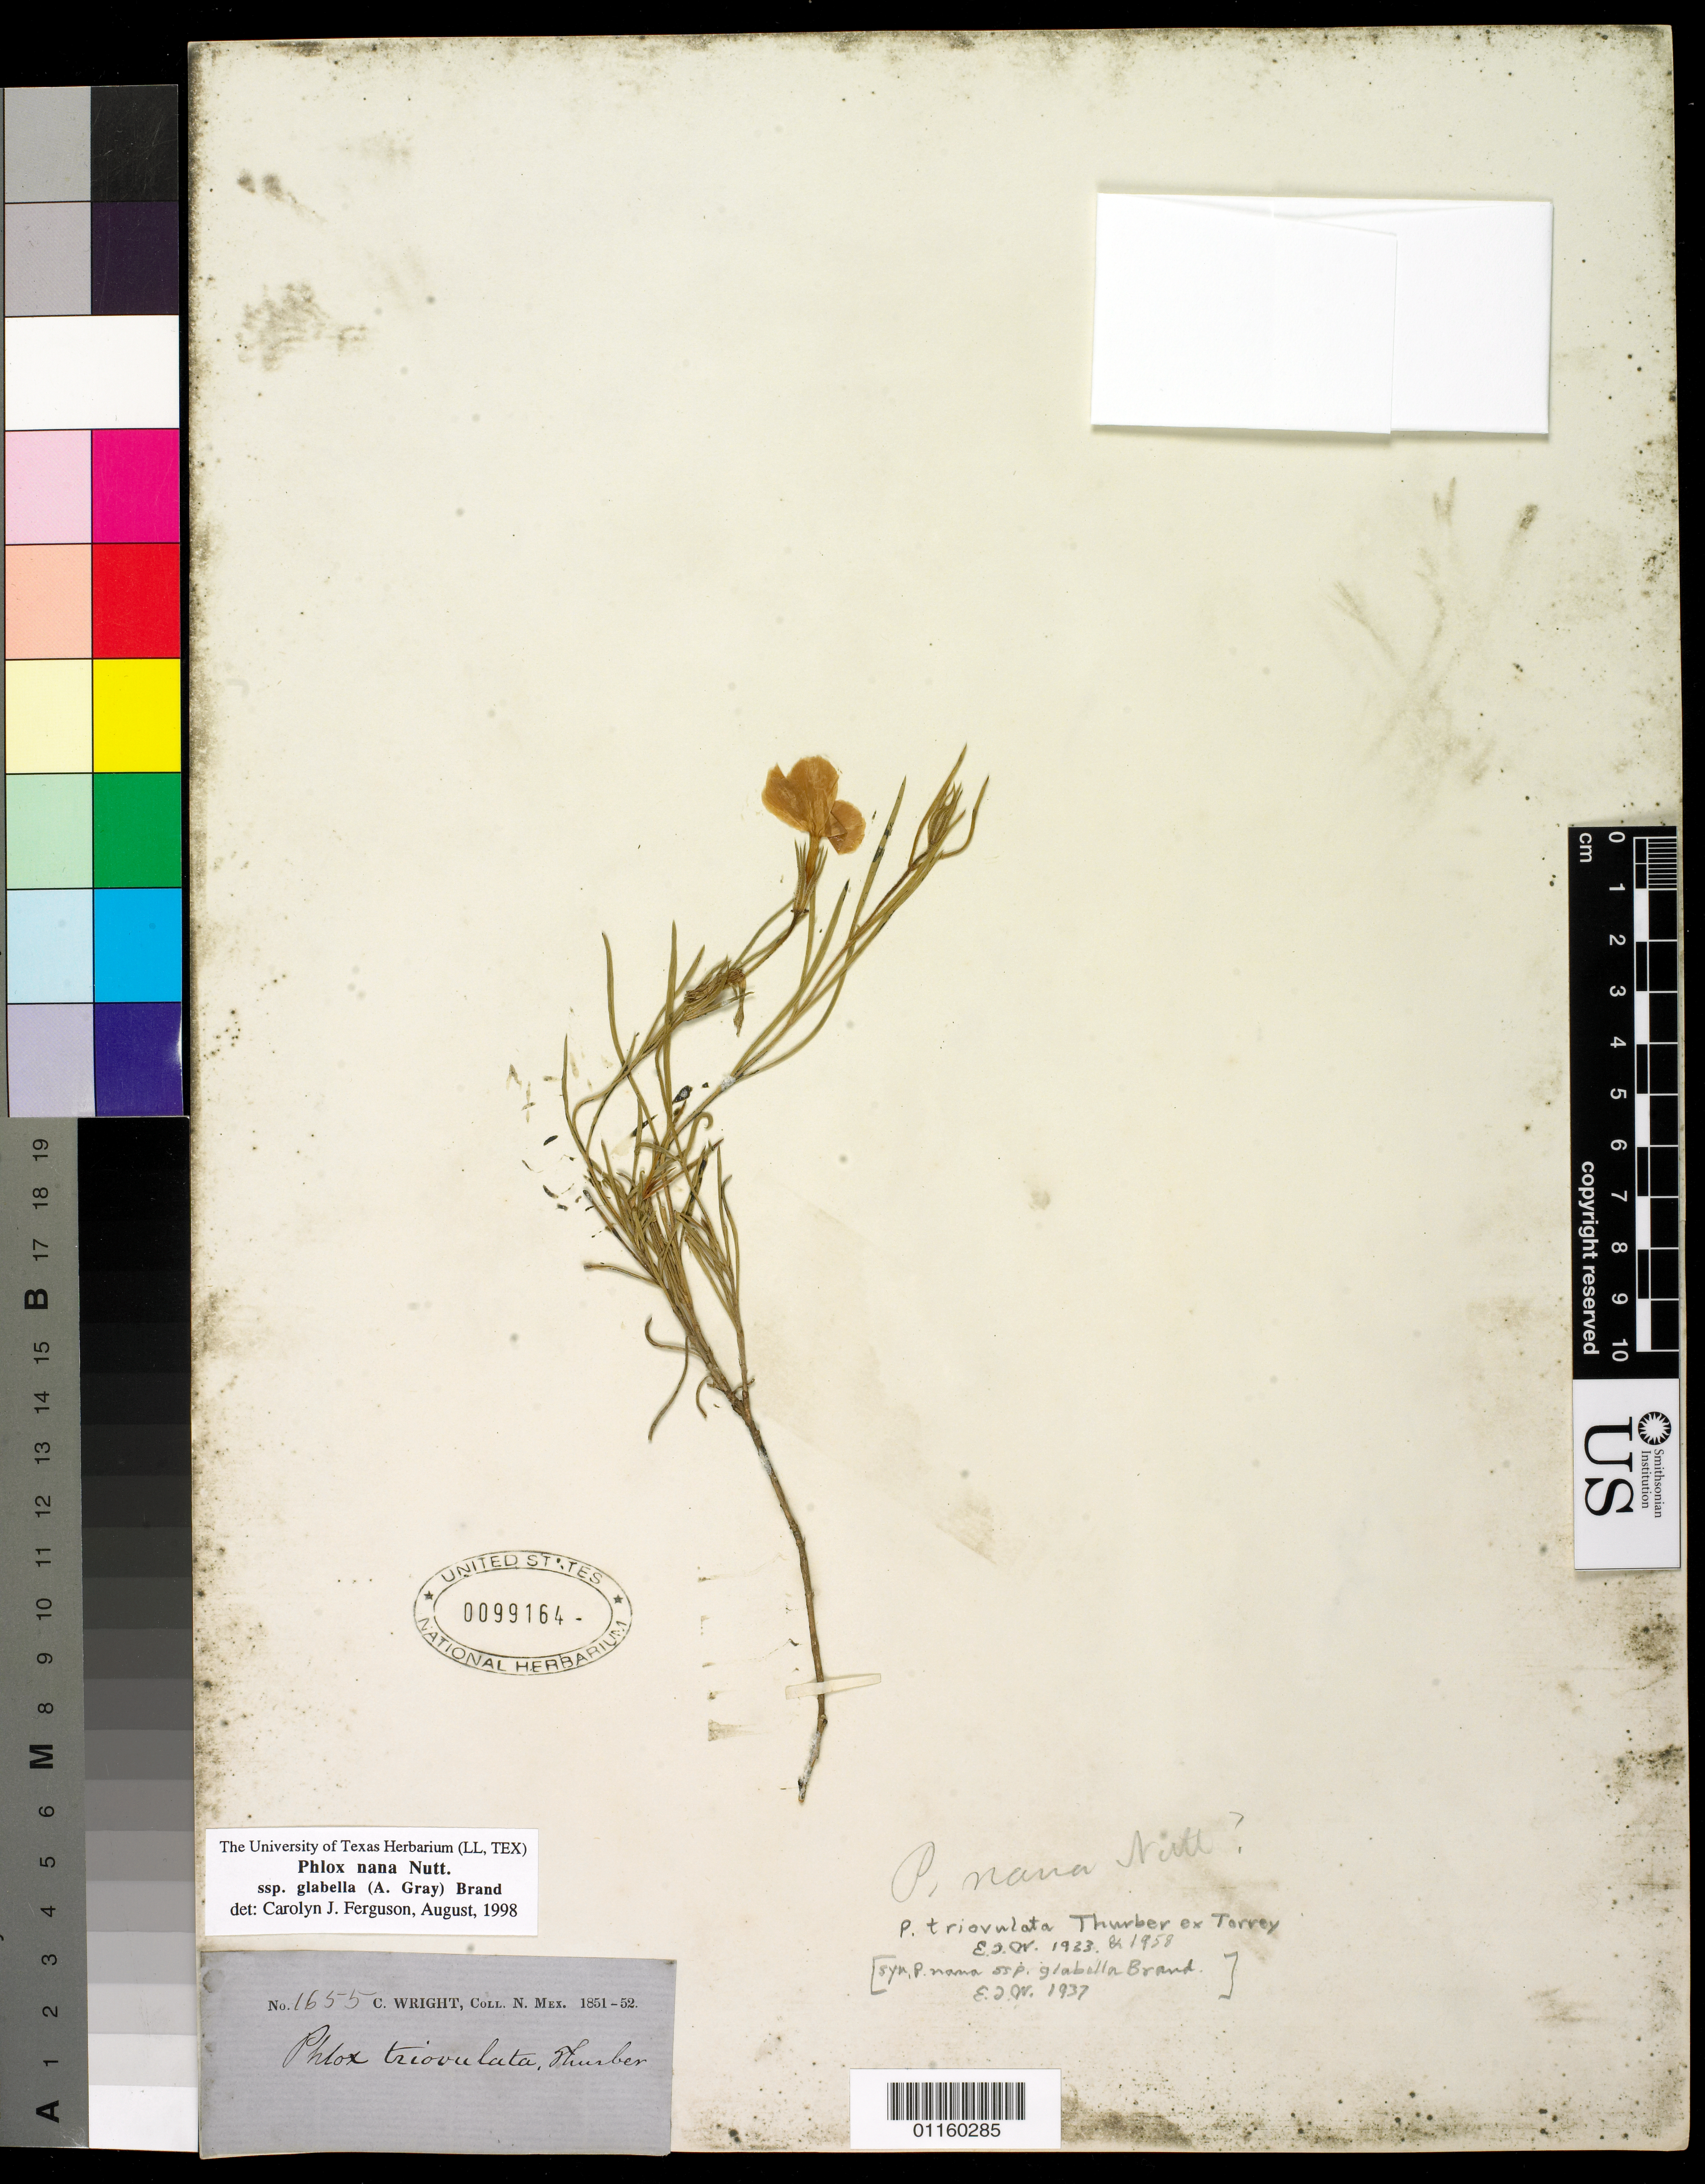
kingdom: Plantae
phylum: Tracheophyta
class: Magnoliopsida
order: Ericales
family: Polemoniaceae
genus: Phlox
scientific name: Phlox triovulata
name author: Thurb. ex Torr.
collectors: C. Wright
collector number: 1655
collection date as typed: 1851 to -- --- 1852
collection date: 1851/1852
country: United States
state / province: New Mexico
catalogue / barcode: US 99164